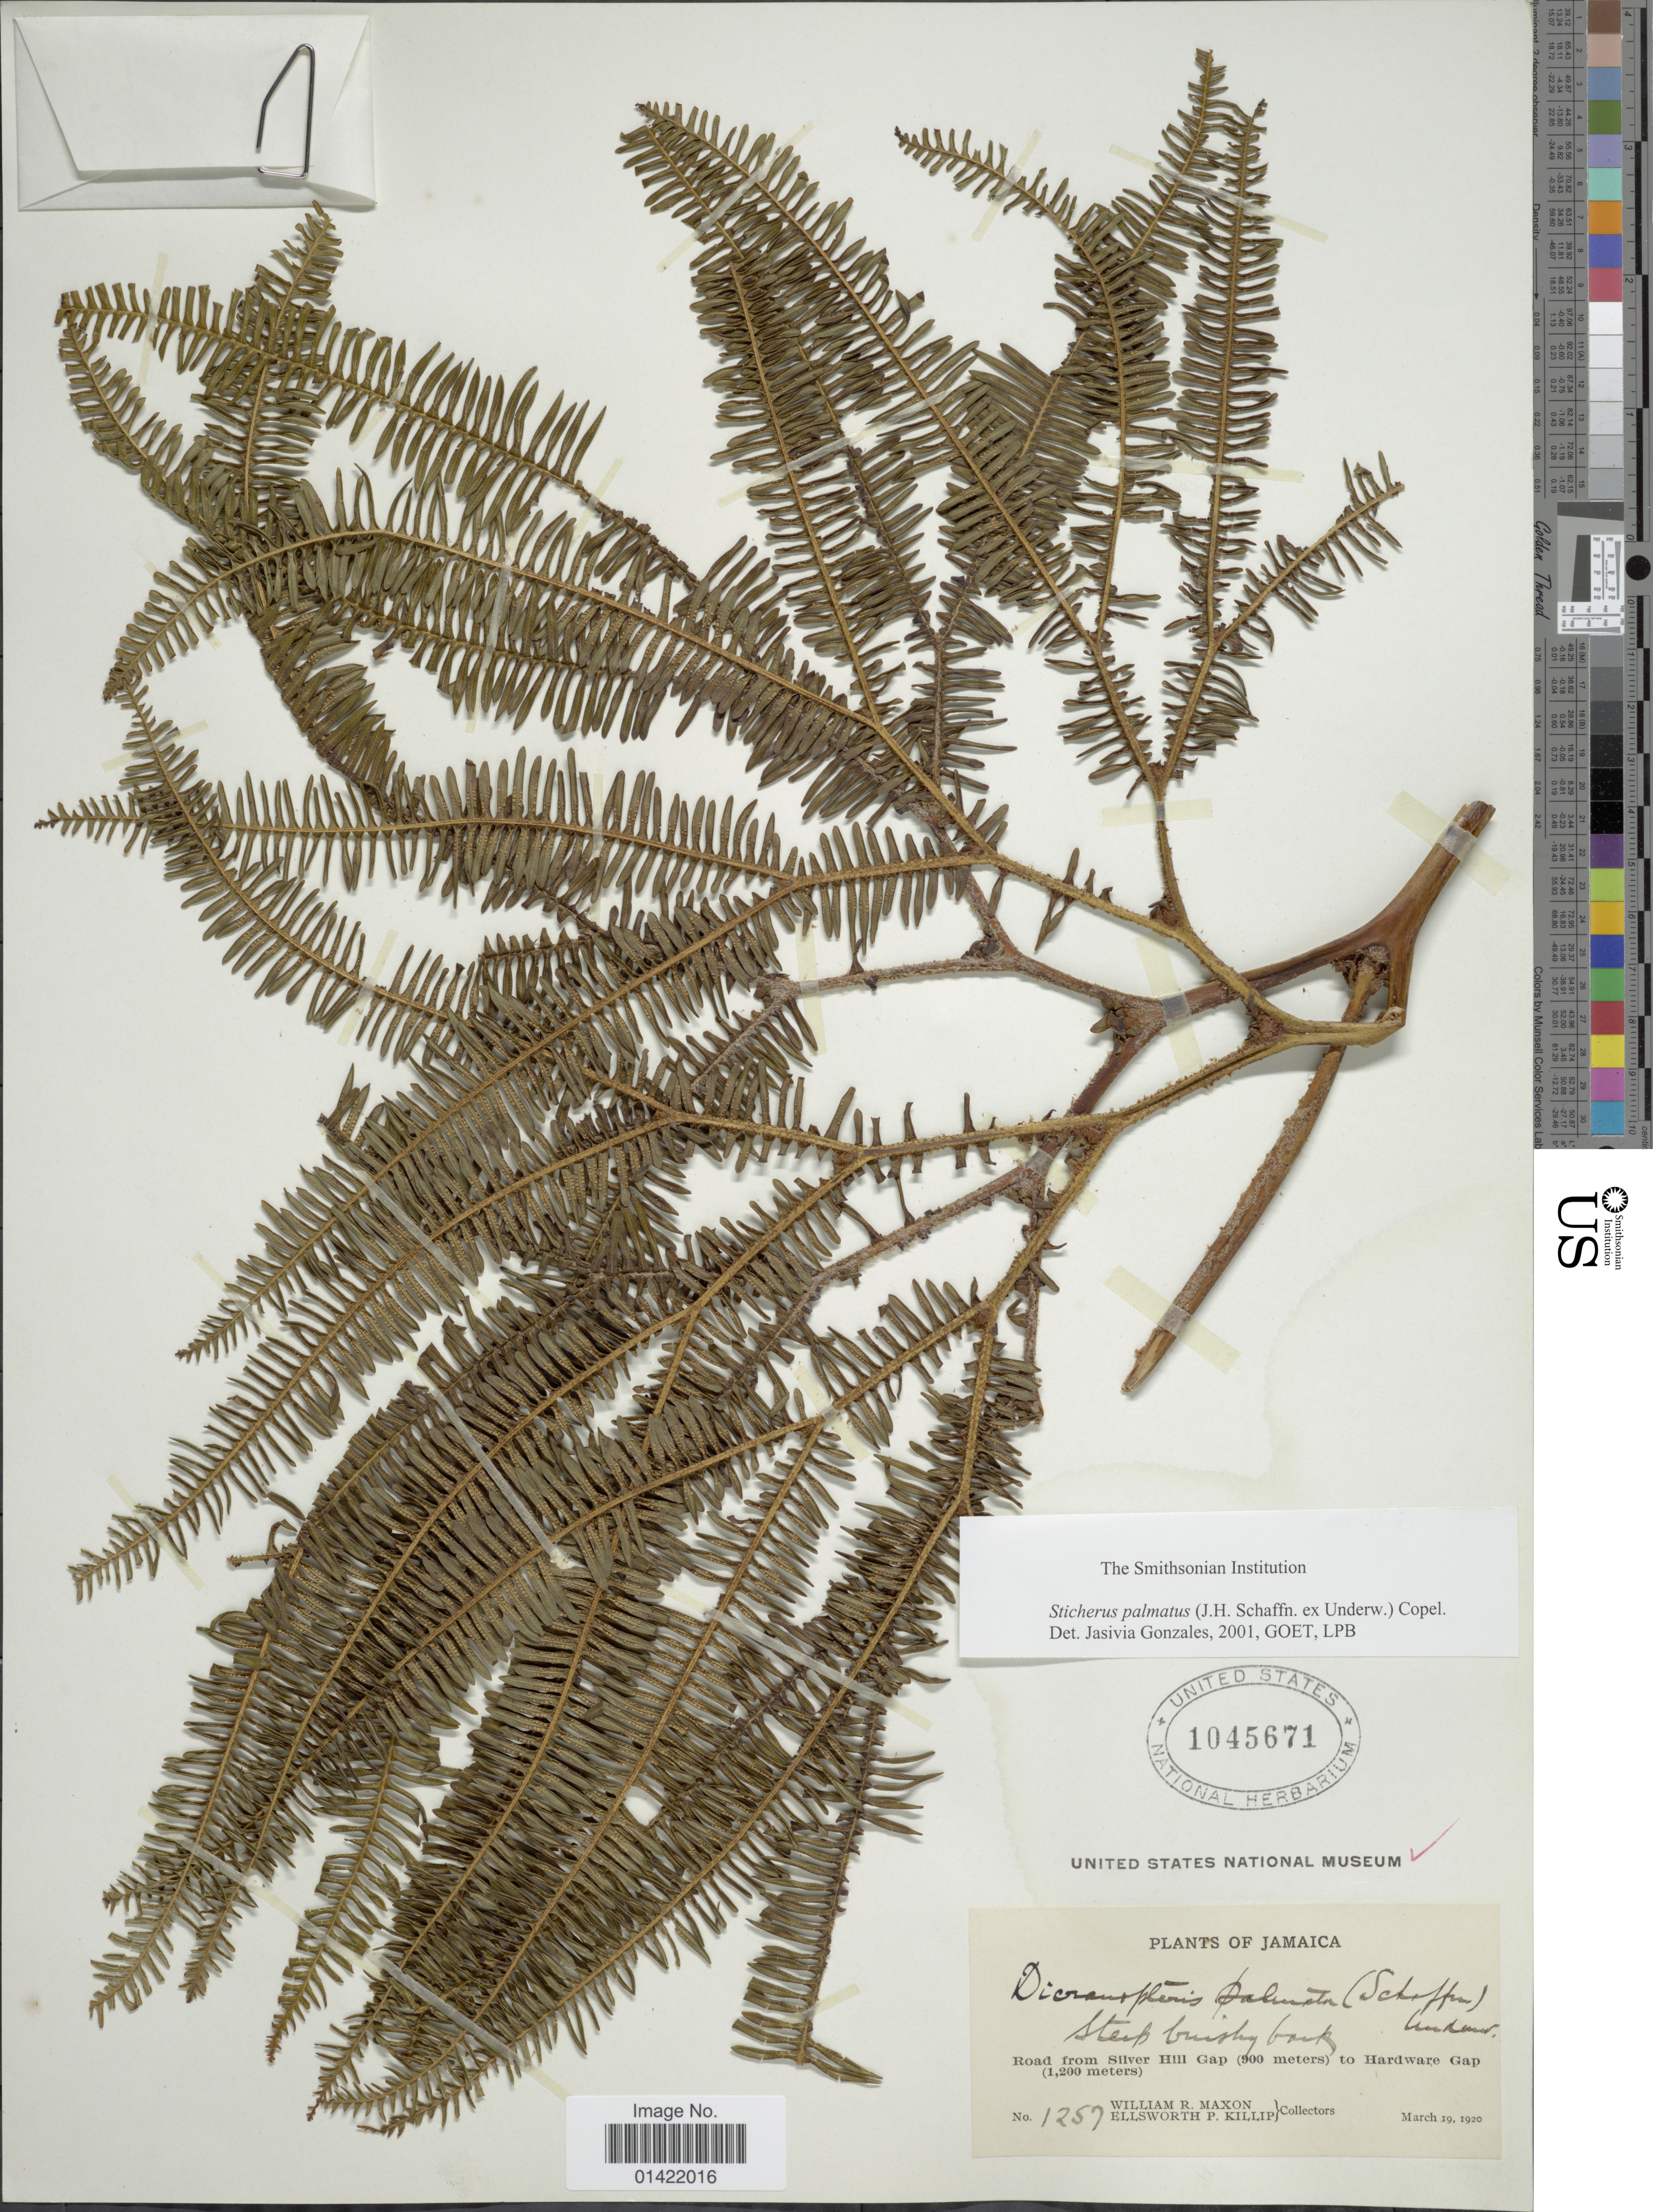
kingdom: Plantae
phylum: Tracheophyta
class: Polypodiopsida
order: Gleicheniales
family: Gleicheniaceae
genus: Sticherus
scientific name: Sticherus furcatus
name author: (L.) Ching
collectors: W. R. Maxon & E. P. Killip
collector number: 1257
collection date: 1920-03-19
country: Jamaica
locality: Road from Silver Hill Gap to Hardware Gap.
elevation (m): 900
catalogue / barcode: US 1045671